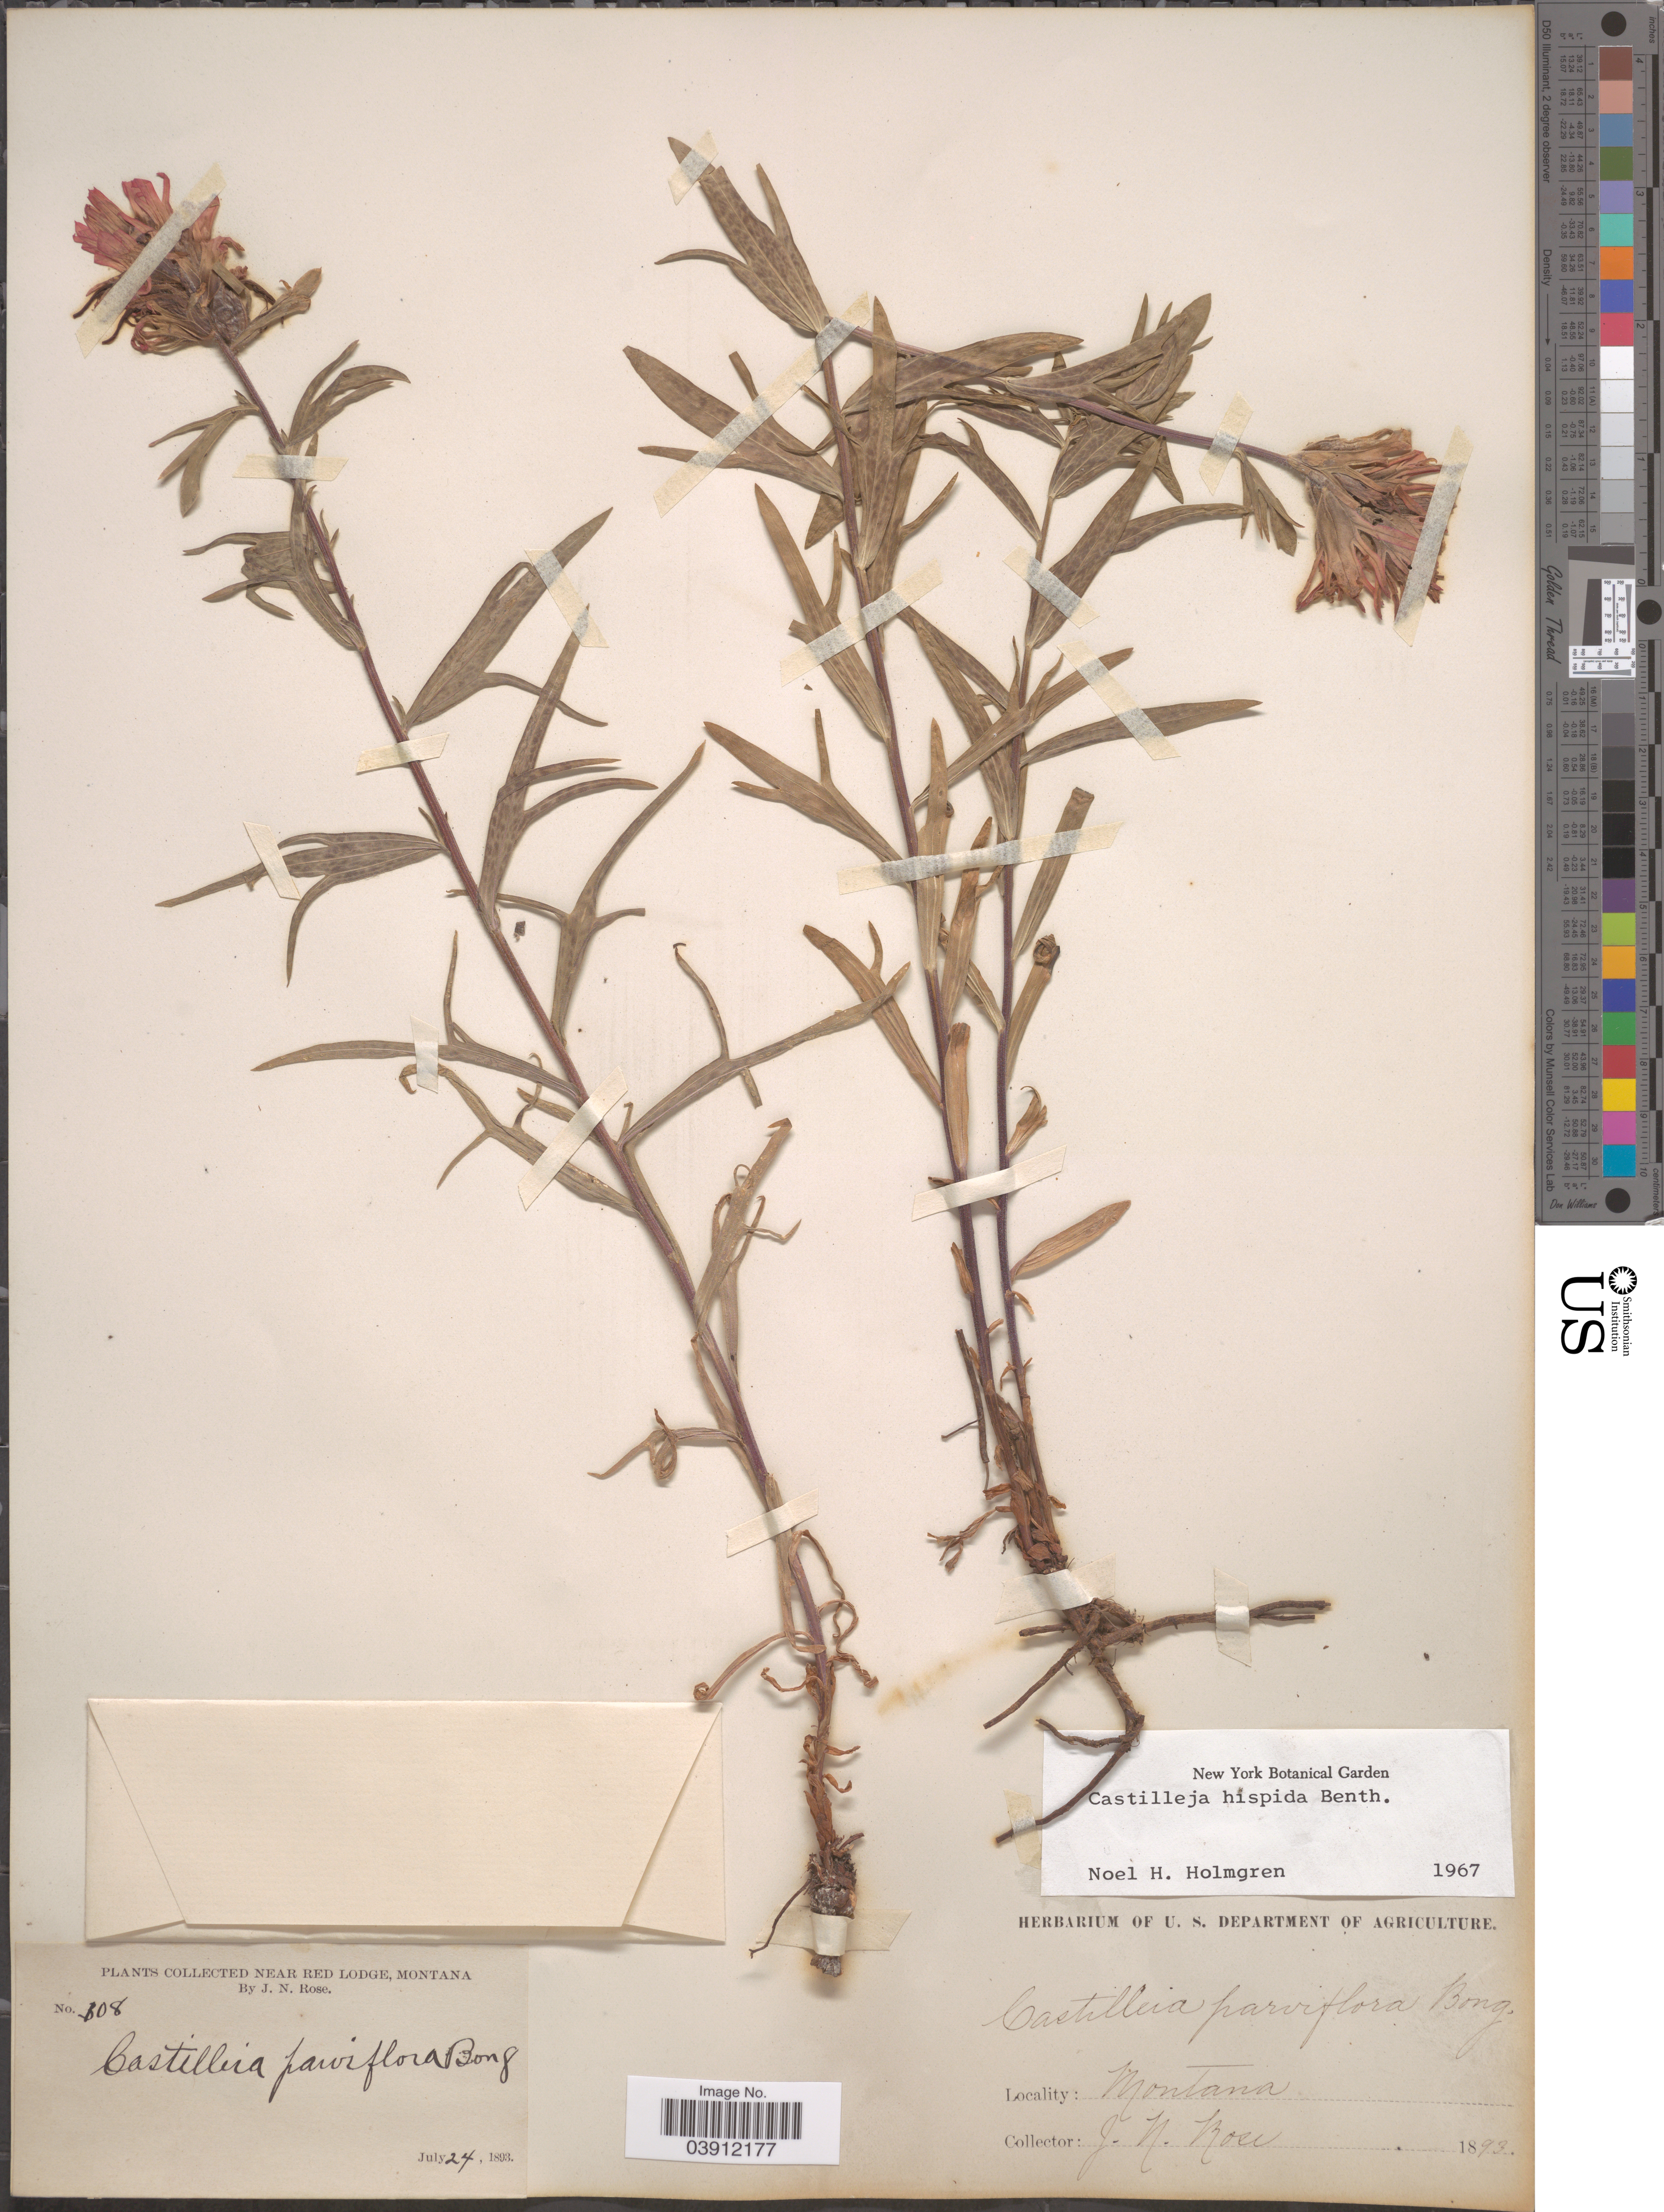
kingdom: Plantae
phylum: Tracheophyta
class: Magnoliopsida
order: Lamiales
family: Orobanchaceae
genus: Castilleja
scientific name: Castilleja hispida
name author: Benth. ex Hook.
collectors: J. N. Rose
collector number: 108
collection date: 1893-07-24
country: United States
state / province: Montana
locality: Near Red Lodge.